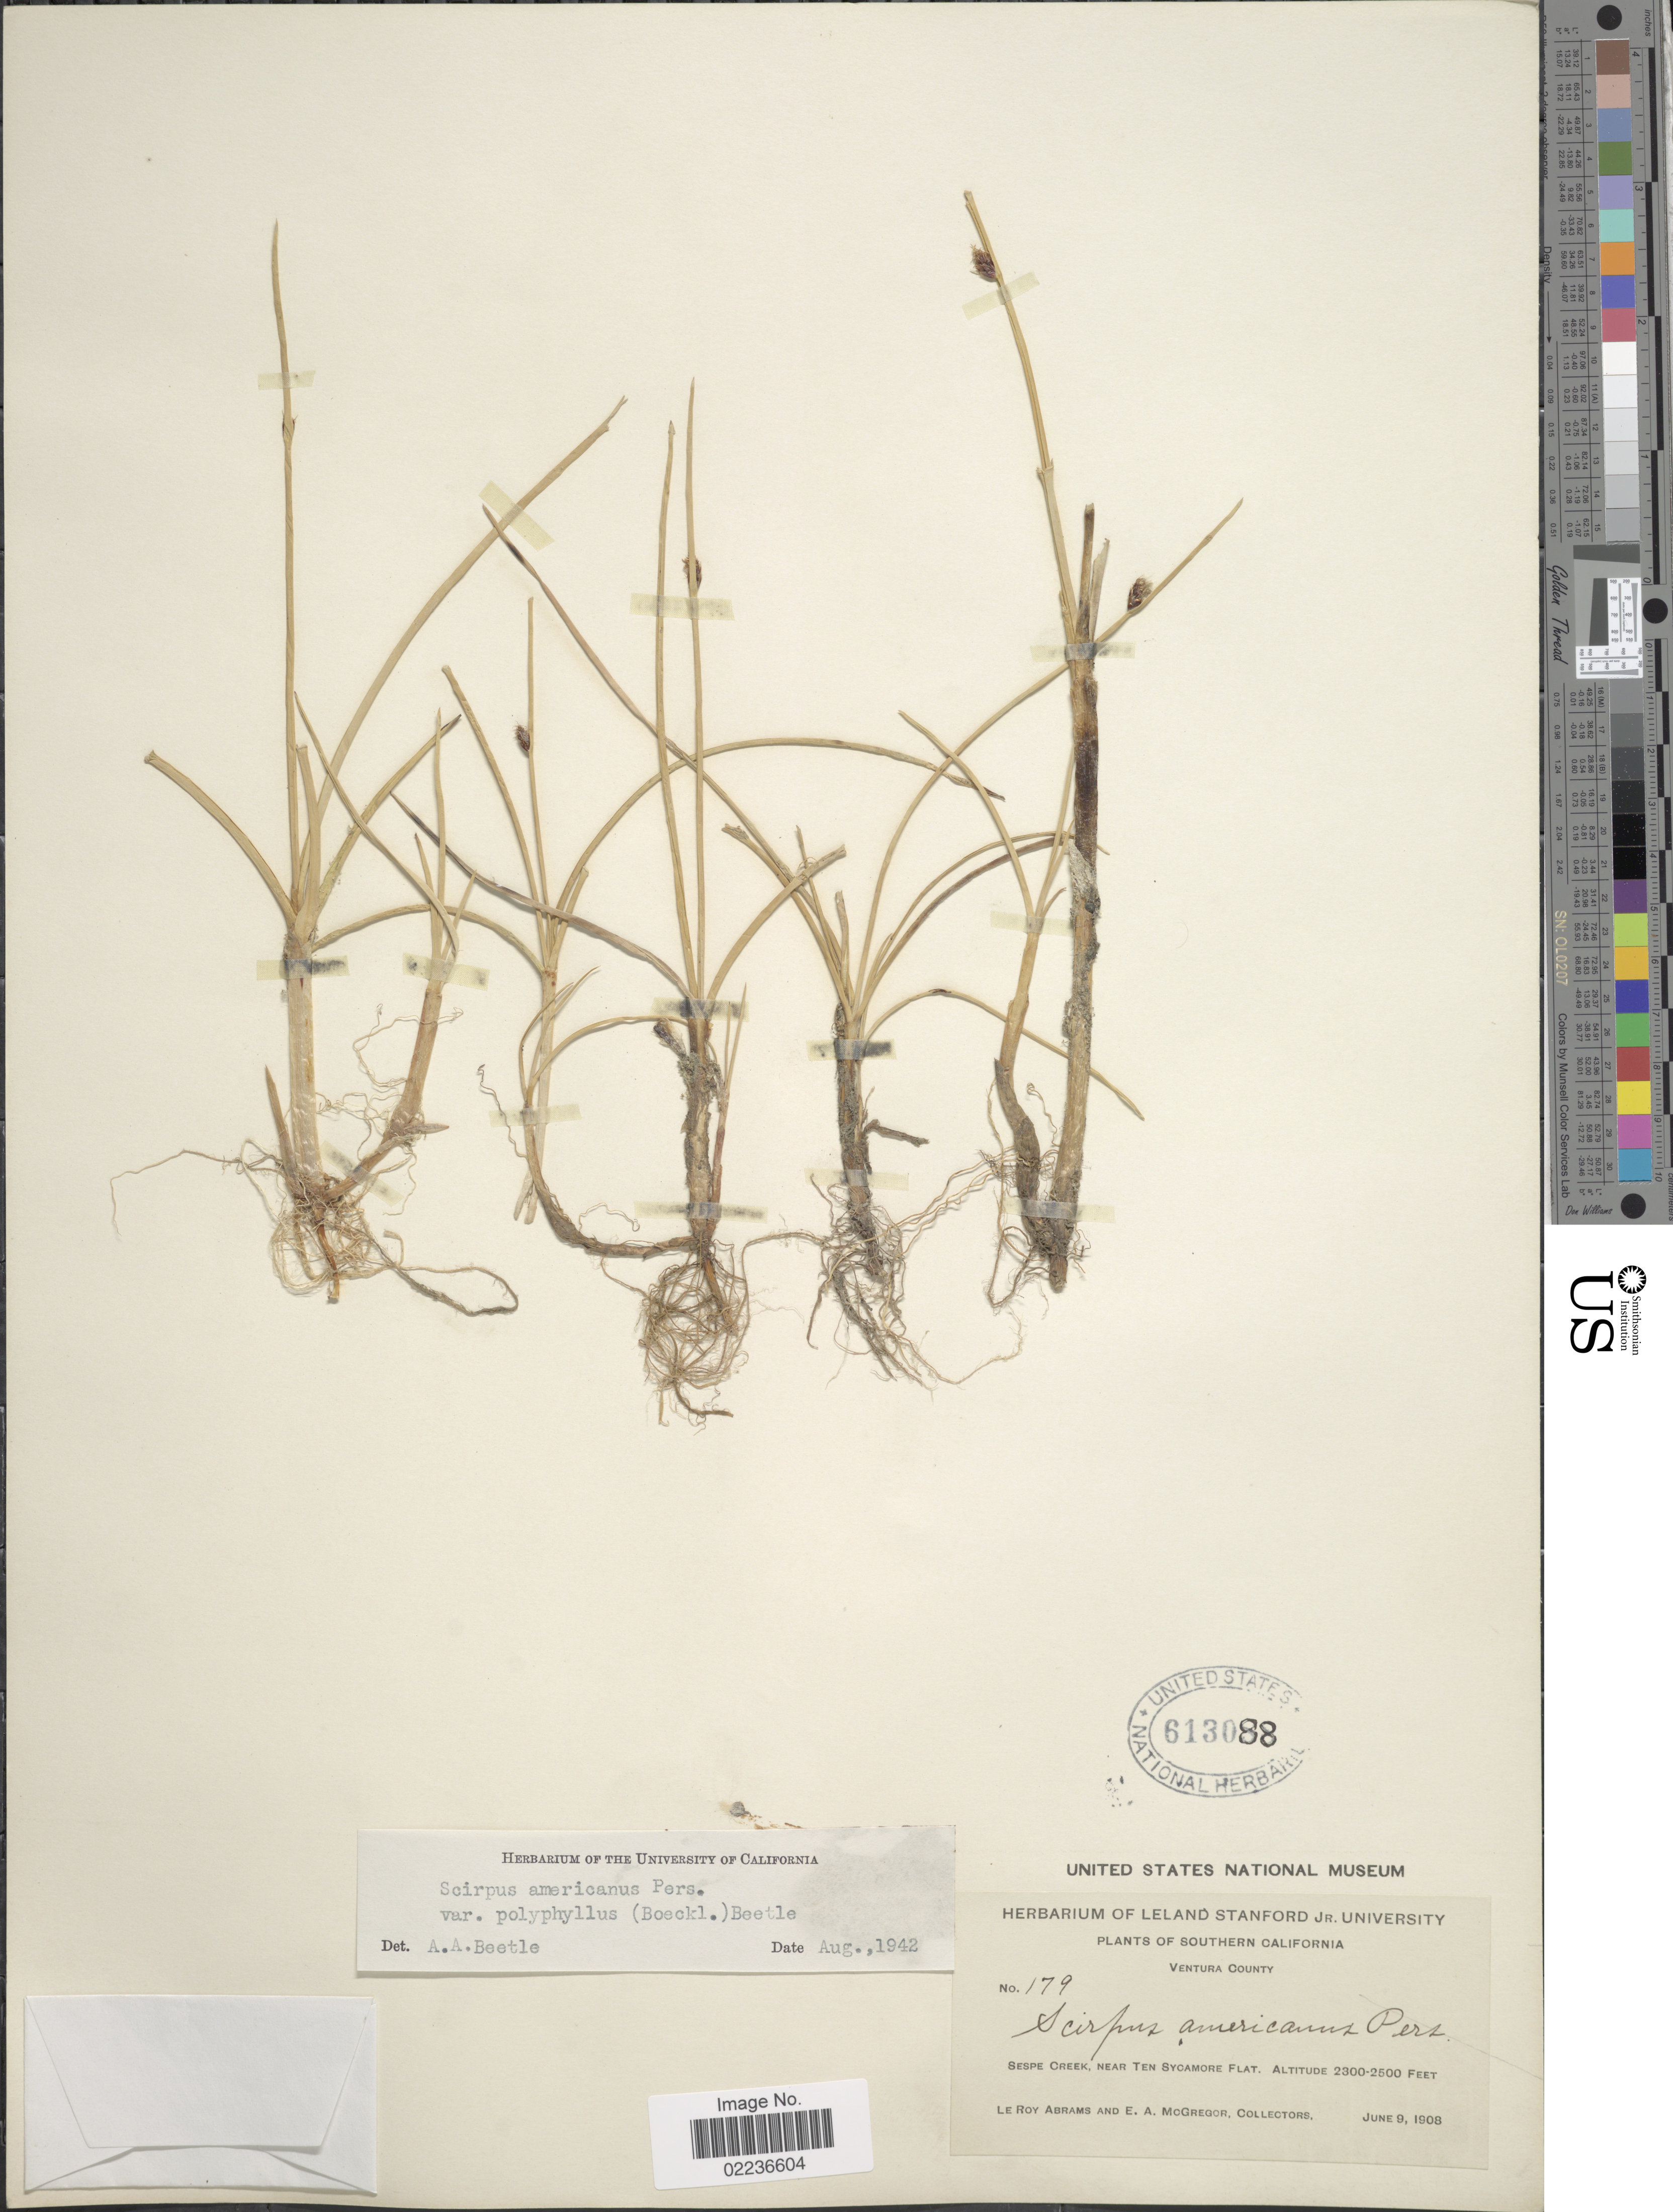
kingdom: Plantae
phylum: Tracheophyta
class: Liliopsida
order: Poales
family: Cyperaceae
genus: Schoenoplectus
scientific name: Schoenoplectus pungens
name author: (Vahl) Palla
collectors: L. Abrams & E. A. McGregor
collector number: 179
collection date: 1908-06-09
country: United States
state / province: California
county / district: Ventura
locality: Southern California, Ventura County, Sespe Creek, near Ten Sycamore Flat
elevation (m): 701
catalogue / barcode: US 613088